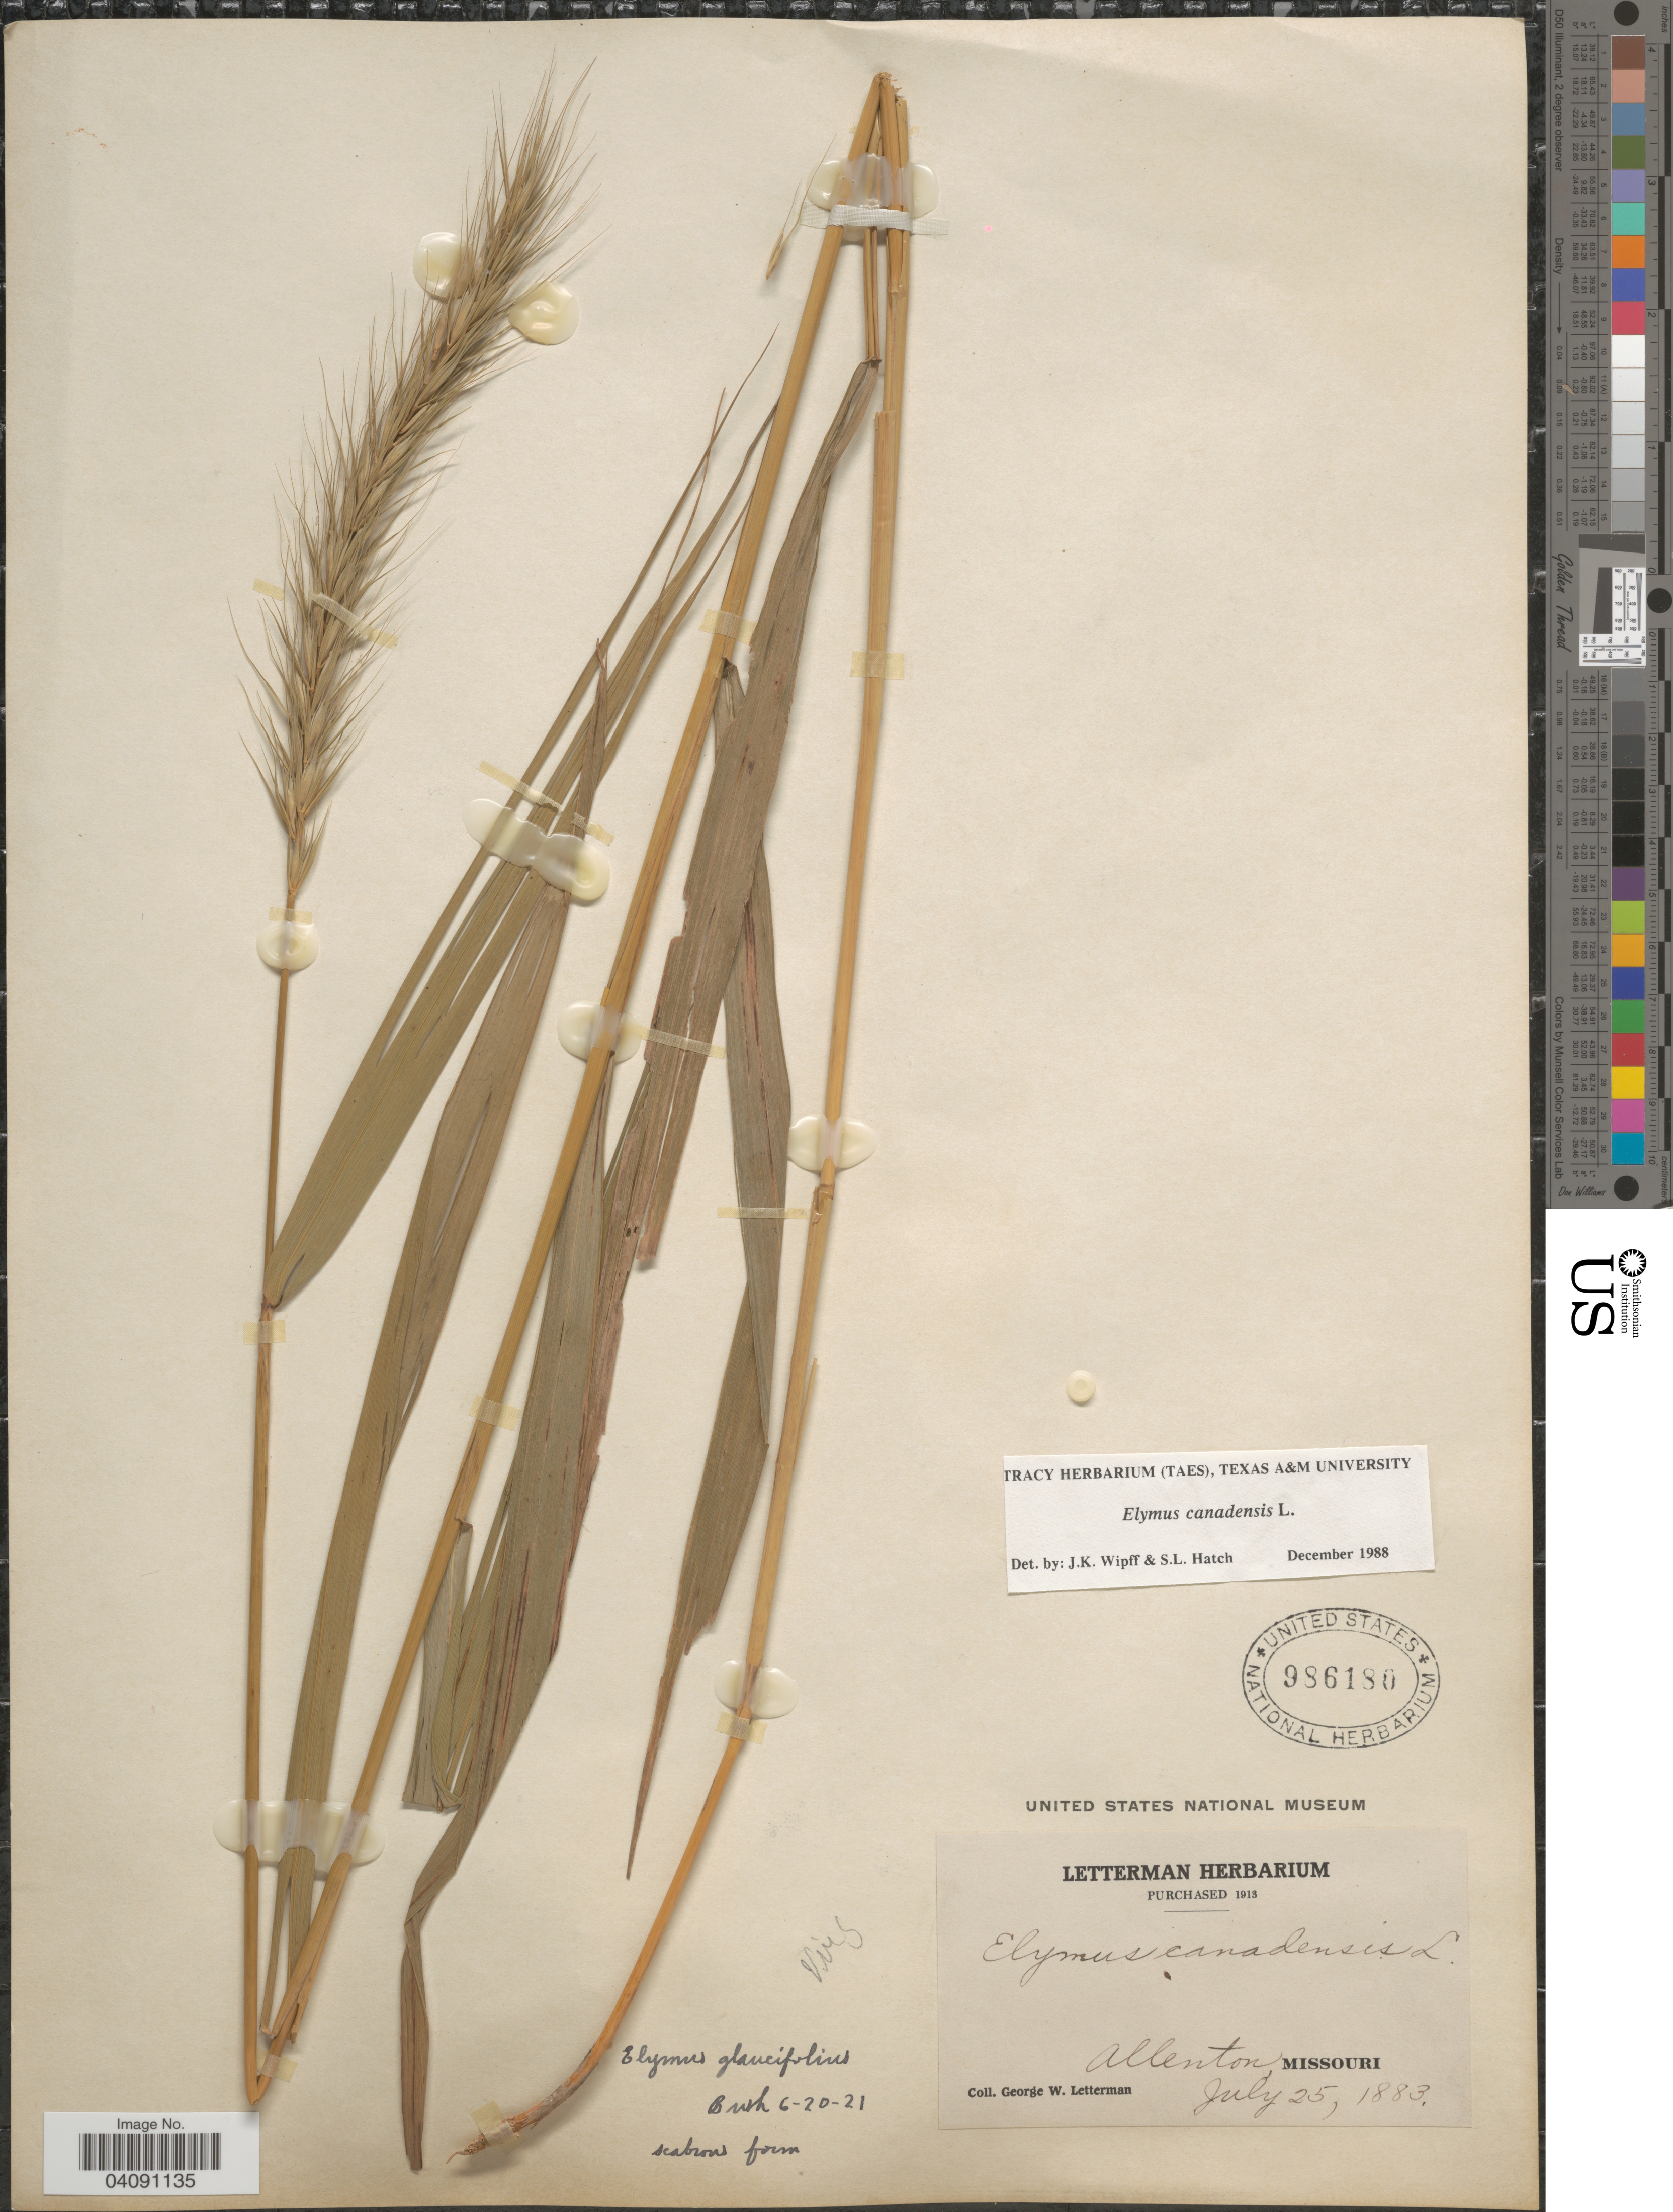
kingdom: Plantae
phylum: Tracheophyta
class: Liliopsida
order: Poales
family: Poaceae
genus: Elymus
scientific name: Elymus canadensis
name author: L.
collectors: G. W. Letterman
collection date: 1883-07-25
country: United States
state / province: Missouri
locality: Allenton.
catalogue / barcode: US 986180